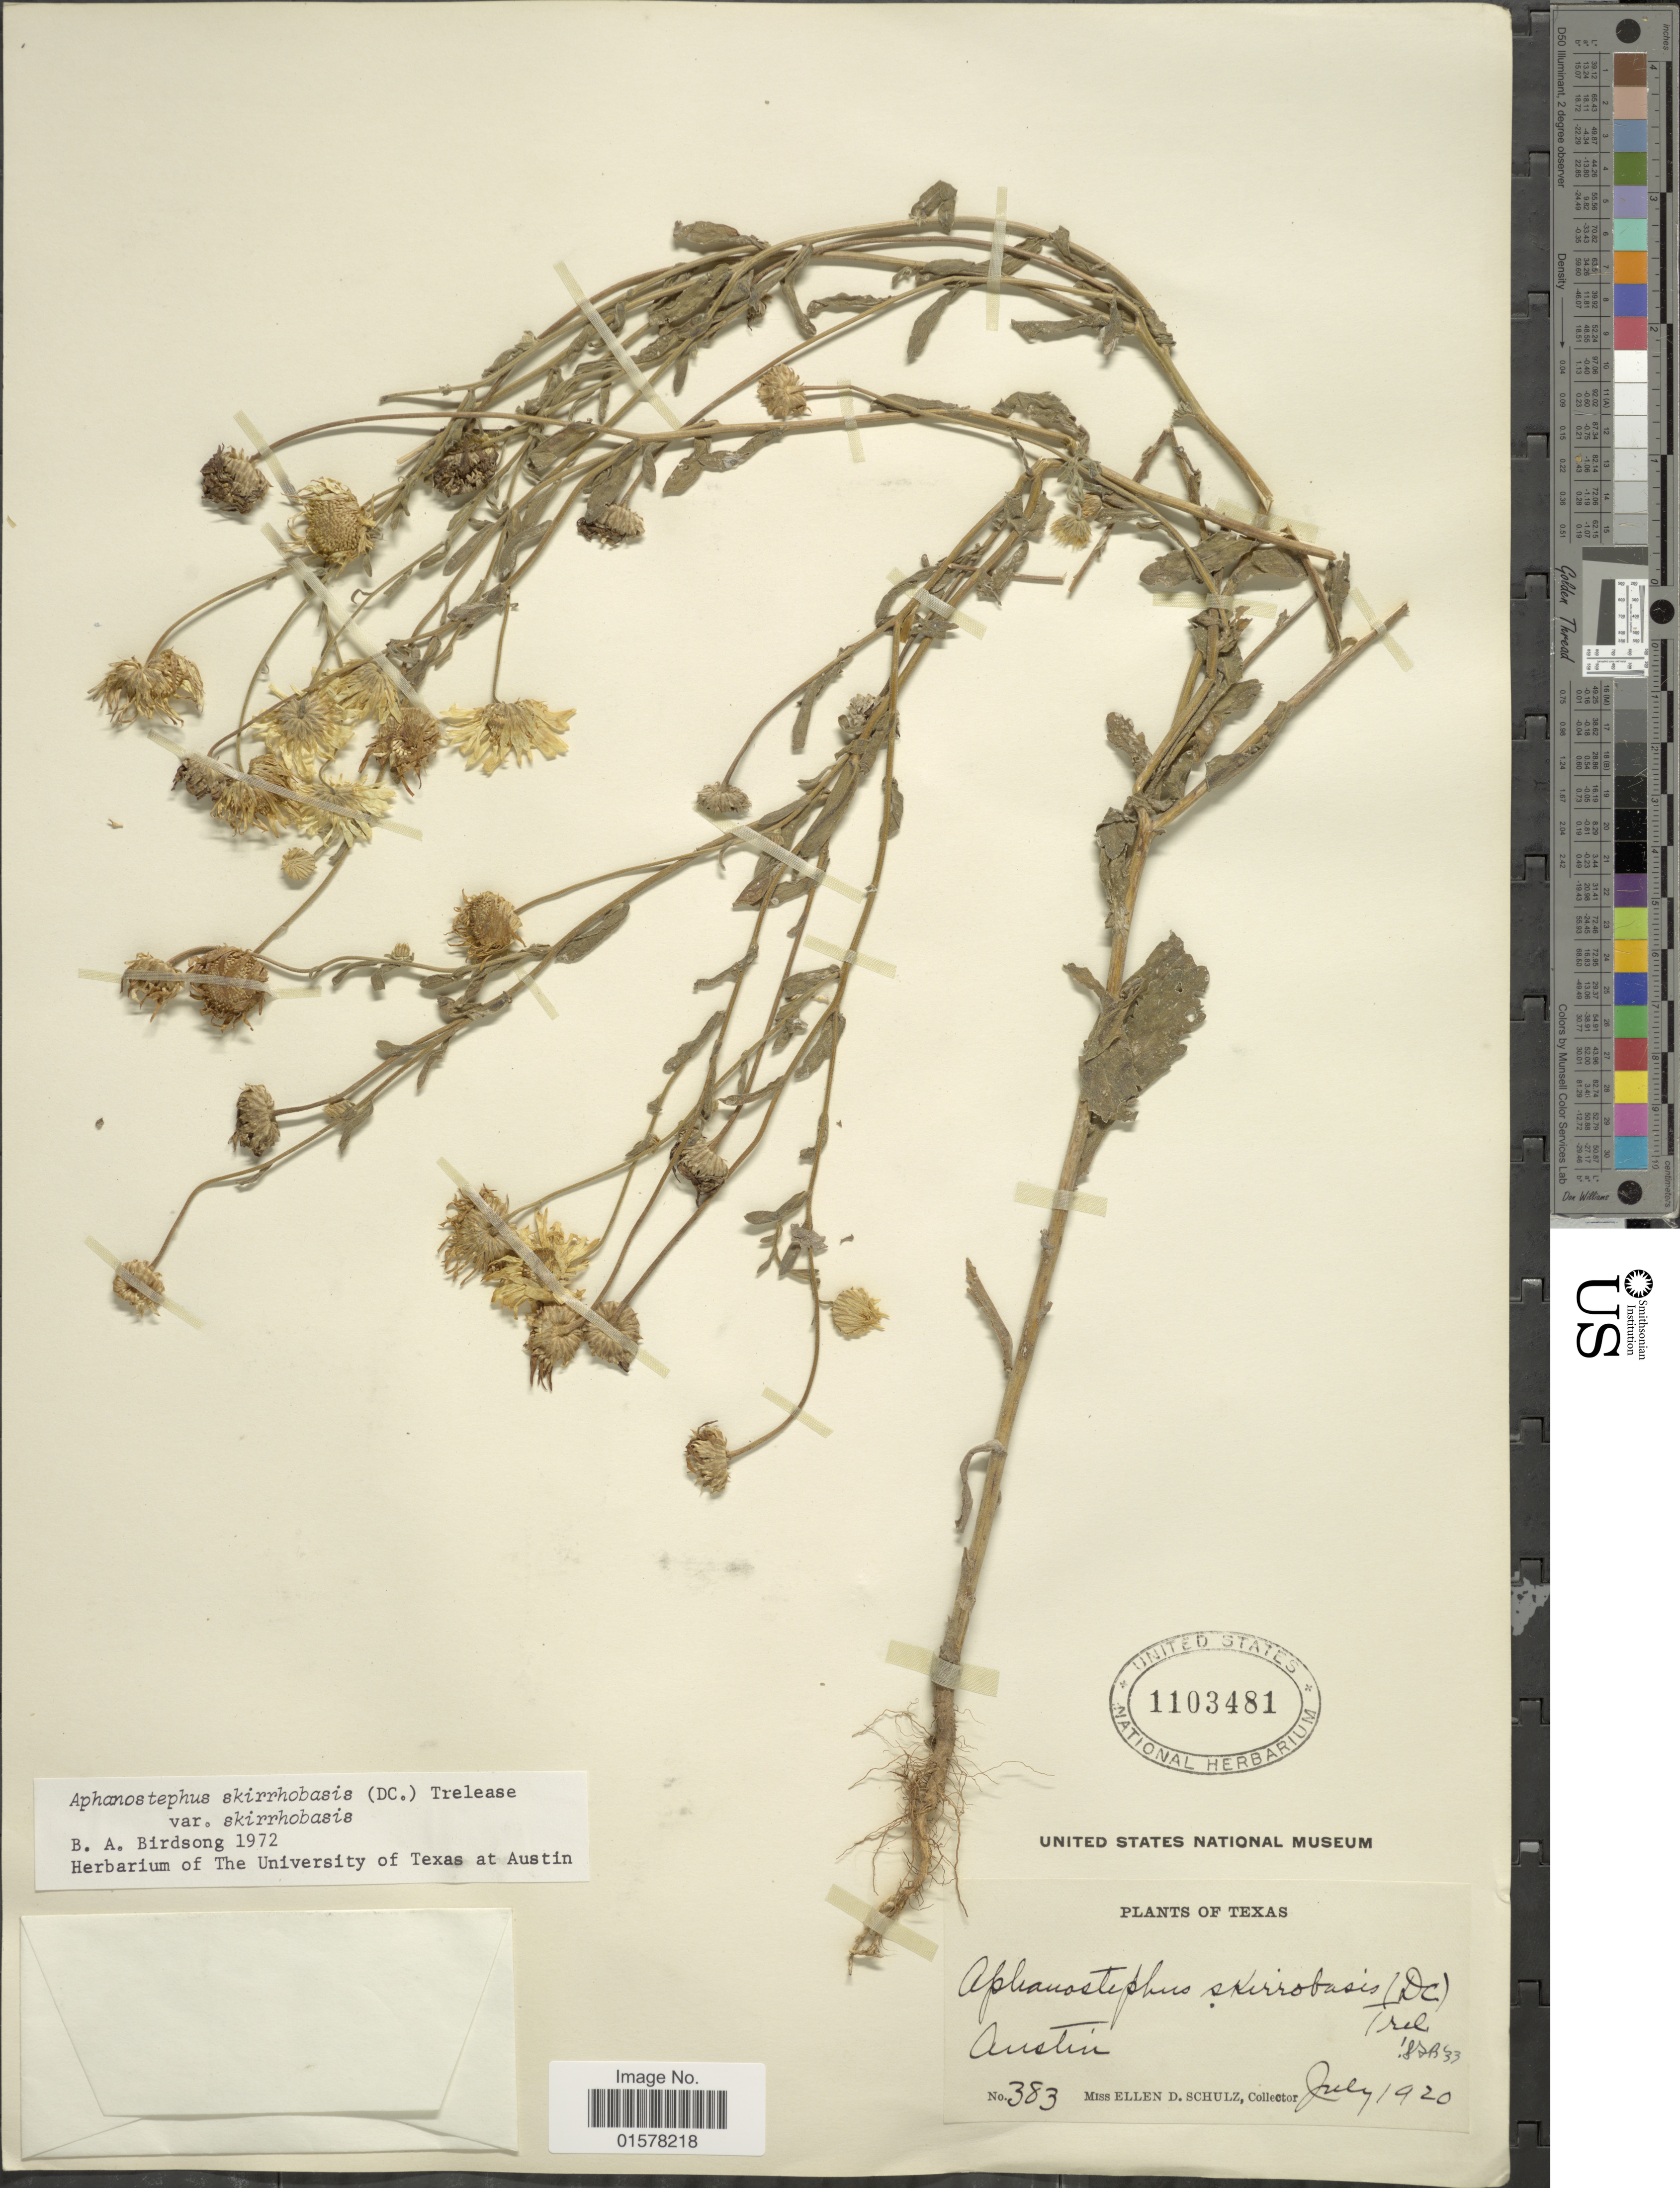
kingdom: Plantae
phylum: Tracheophyta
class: Magnoliopsida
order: Asterales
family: Asteraceae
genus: Aphanostephus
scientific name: Aphanostephus skirrhobasis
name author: (DC.) Trel. ex Coville & Branner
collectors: E. D. Schulz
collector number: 383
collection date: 1920-07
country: United States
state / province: Texas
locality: Austin, Texas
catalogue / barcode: US 1103481